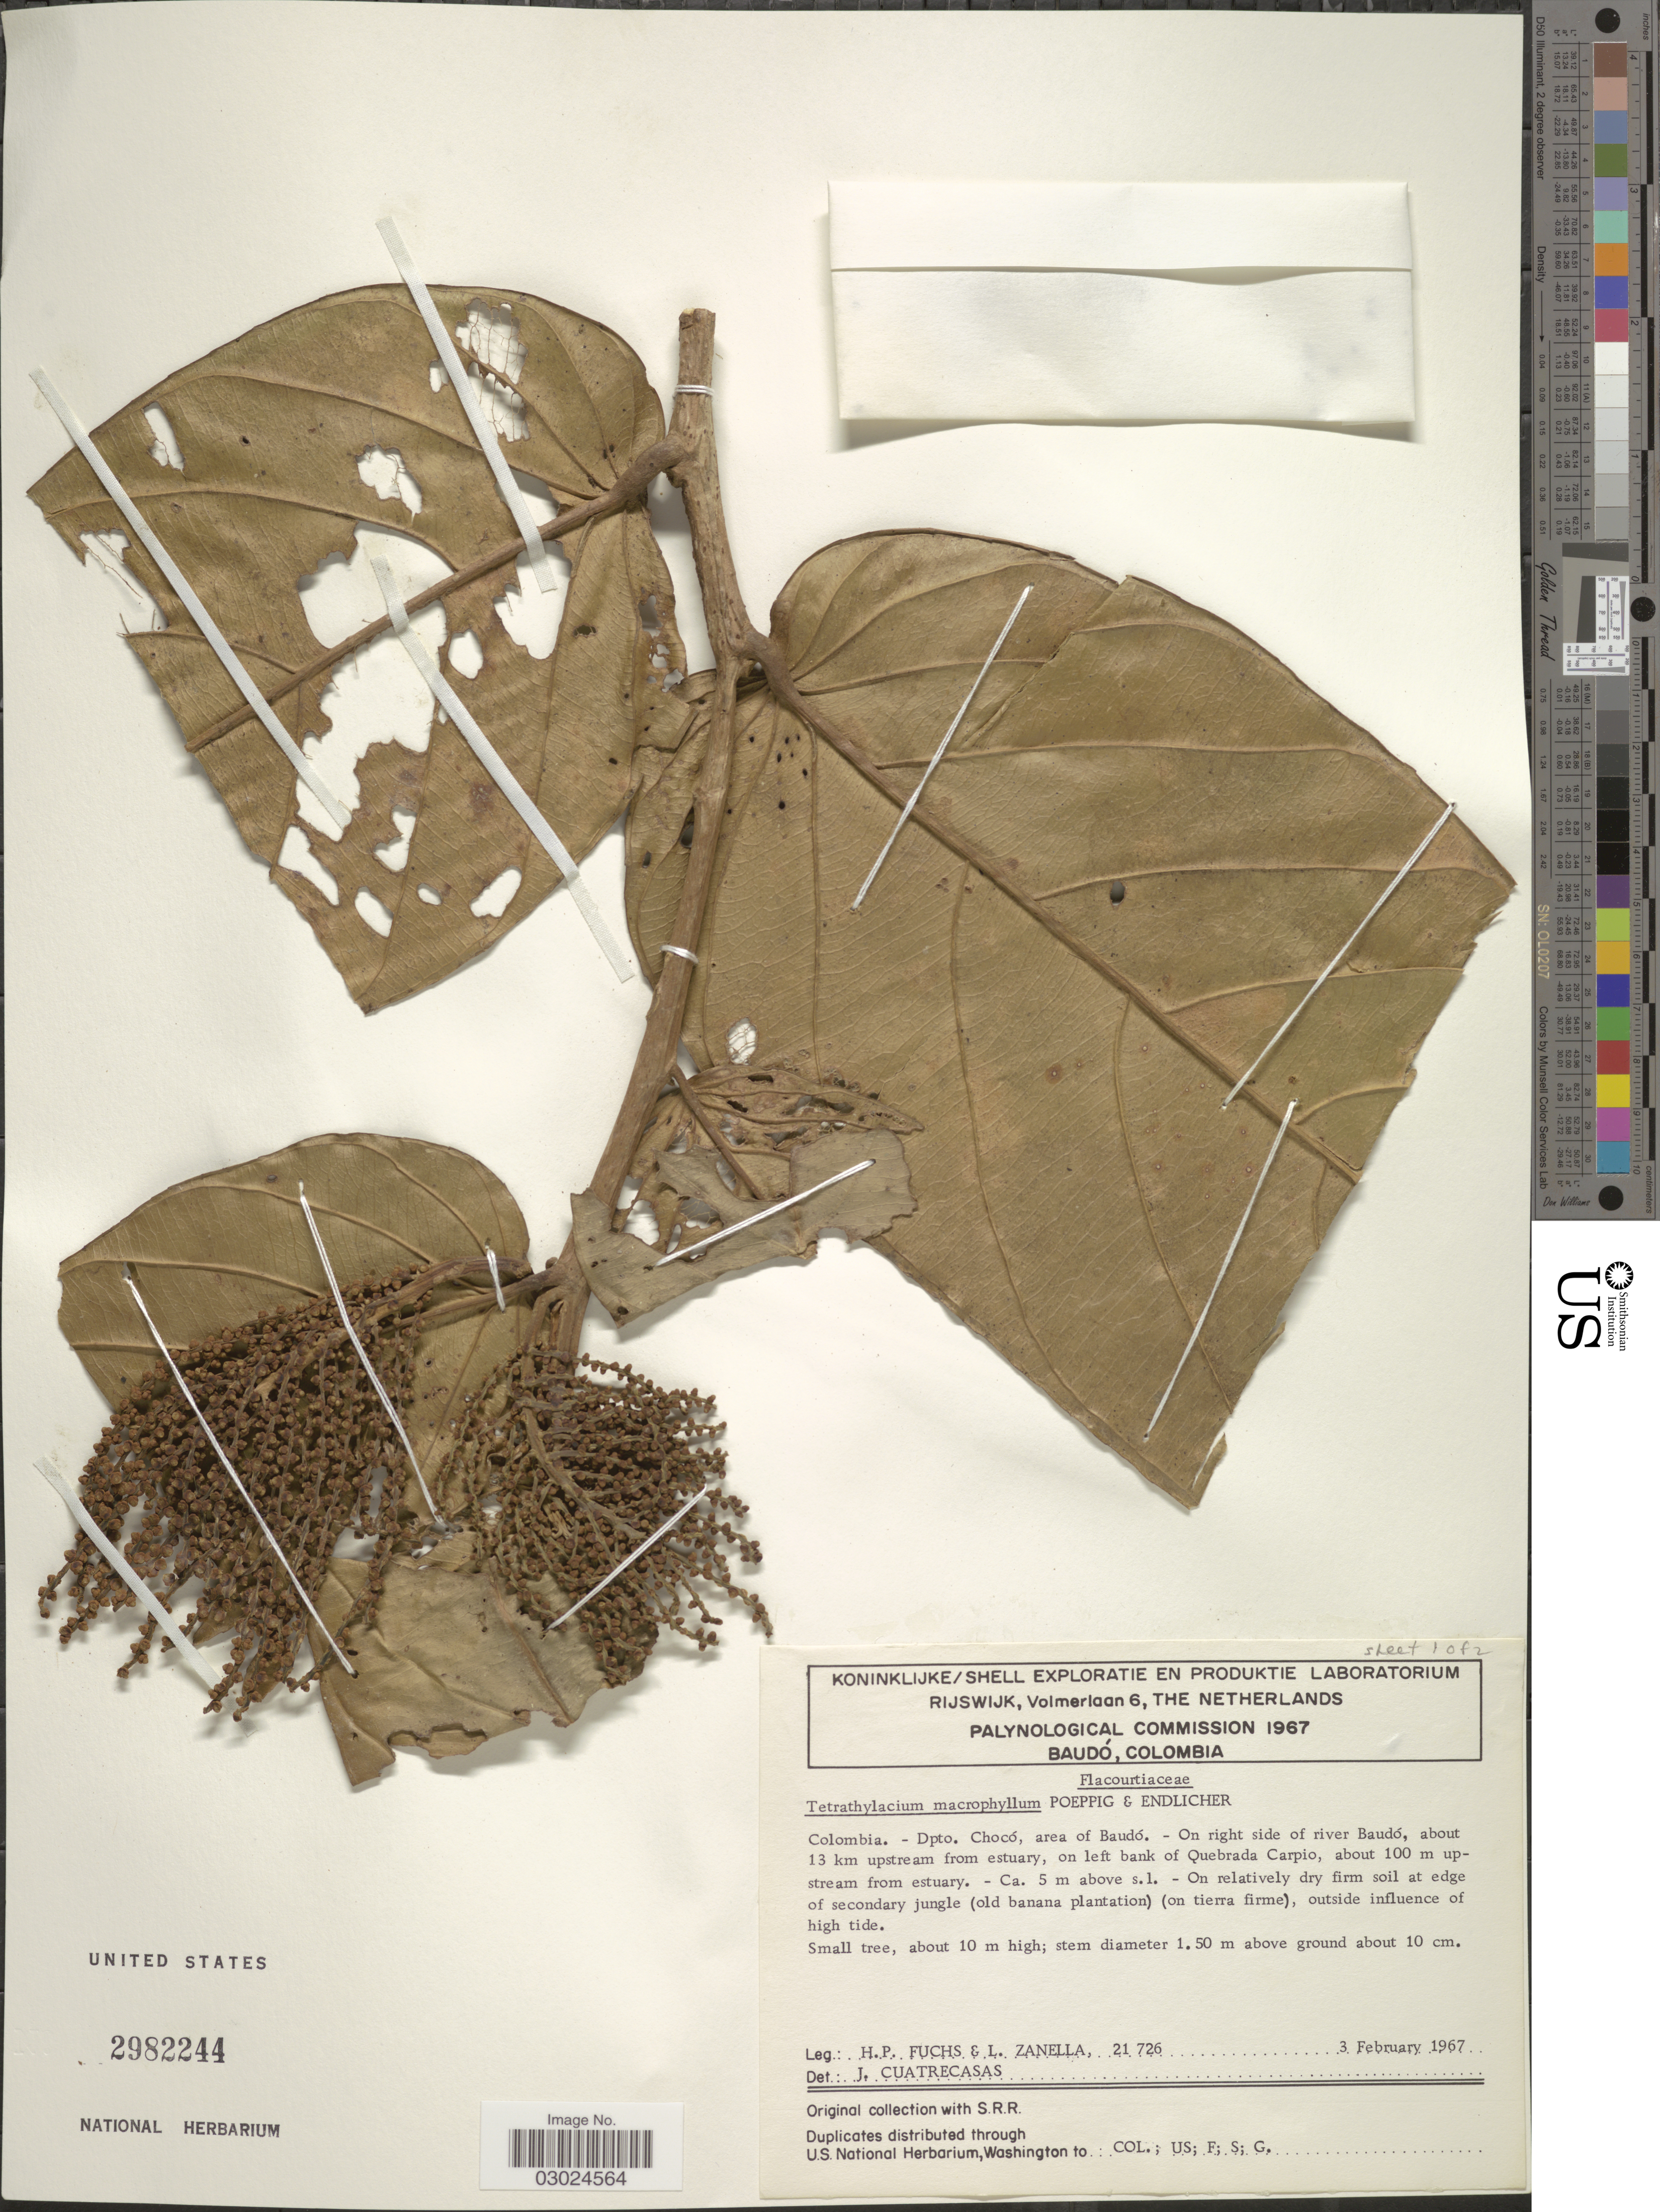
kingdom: Plantae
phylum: Tracheophyta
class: Magnoliopsida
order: Malpighiales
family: Salicaceae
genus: Tetrathylacium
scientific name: Tetrathylacium macrophyllum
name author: Poepp.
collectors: H. P. Fuchs & L. Zanella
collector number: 21726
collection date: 1967-02-03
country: Colombia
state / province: Chocó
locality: Dpto. Chocó, area of Baudó. - On right side of river Baudó, about 13 km upstream from estuary, on left bank of Quebrada Carpio, about 100 m upstream from estuary.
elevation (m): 5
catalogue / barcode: US 2982244